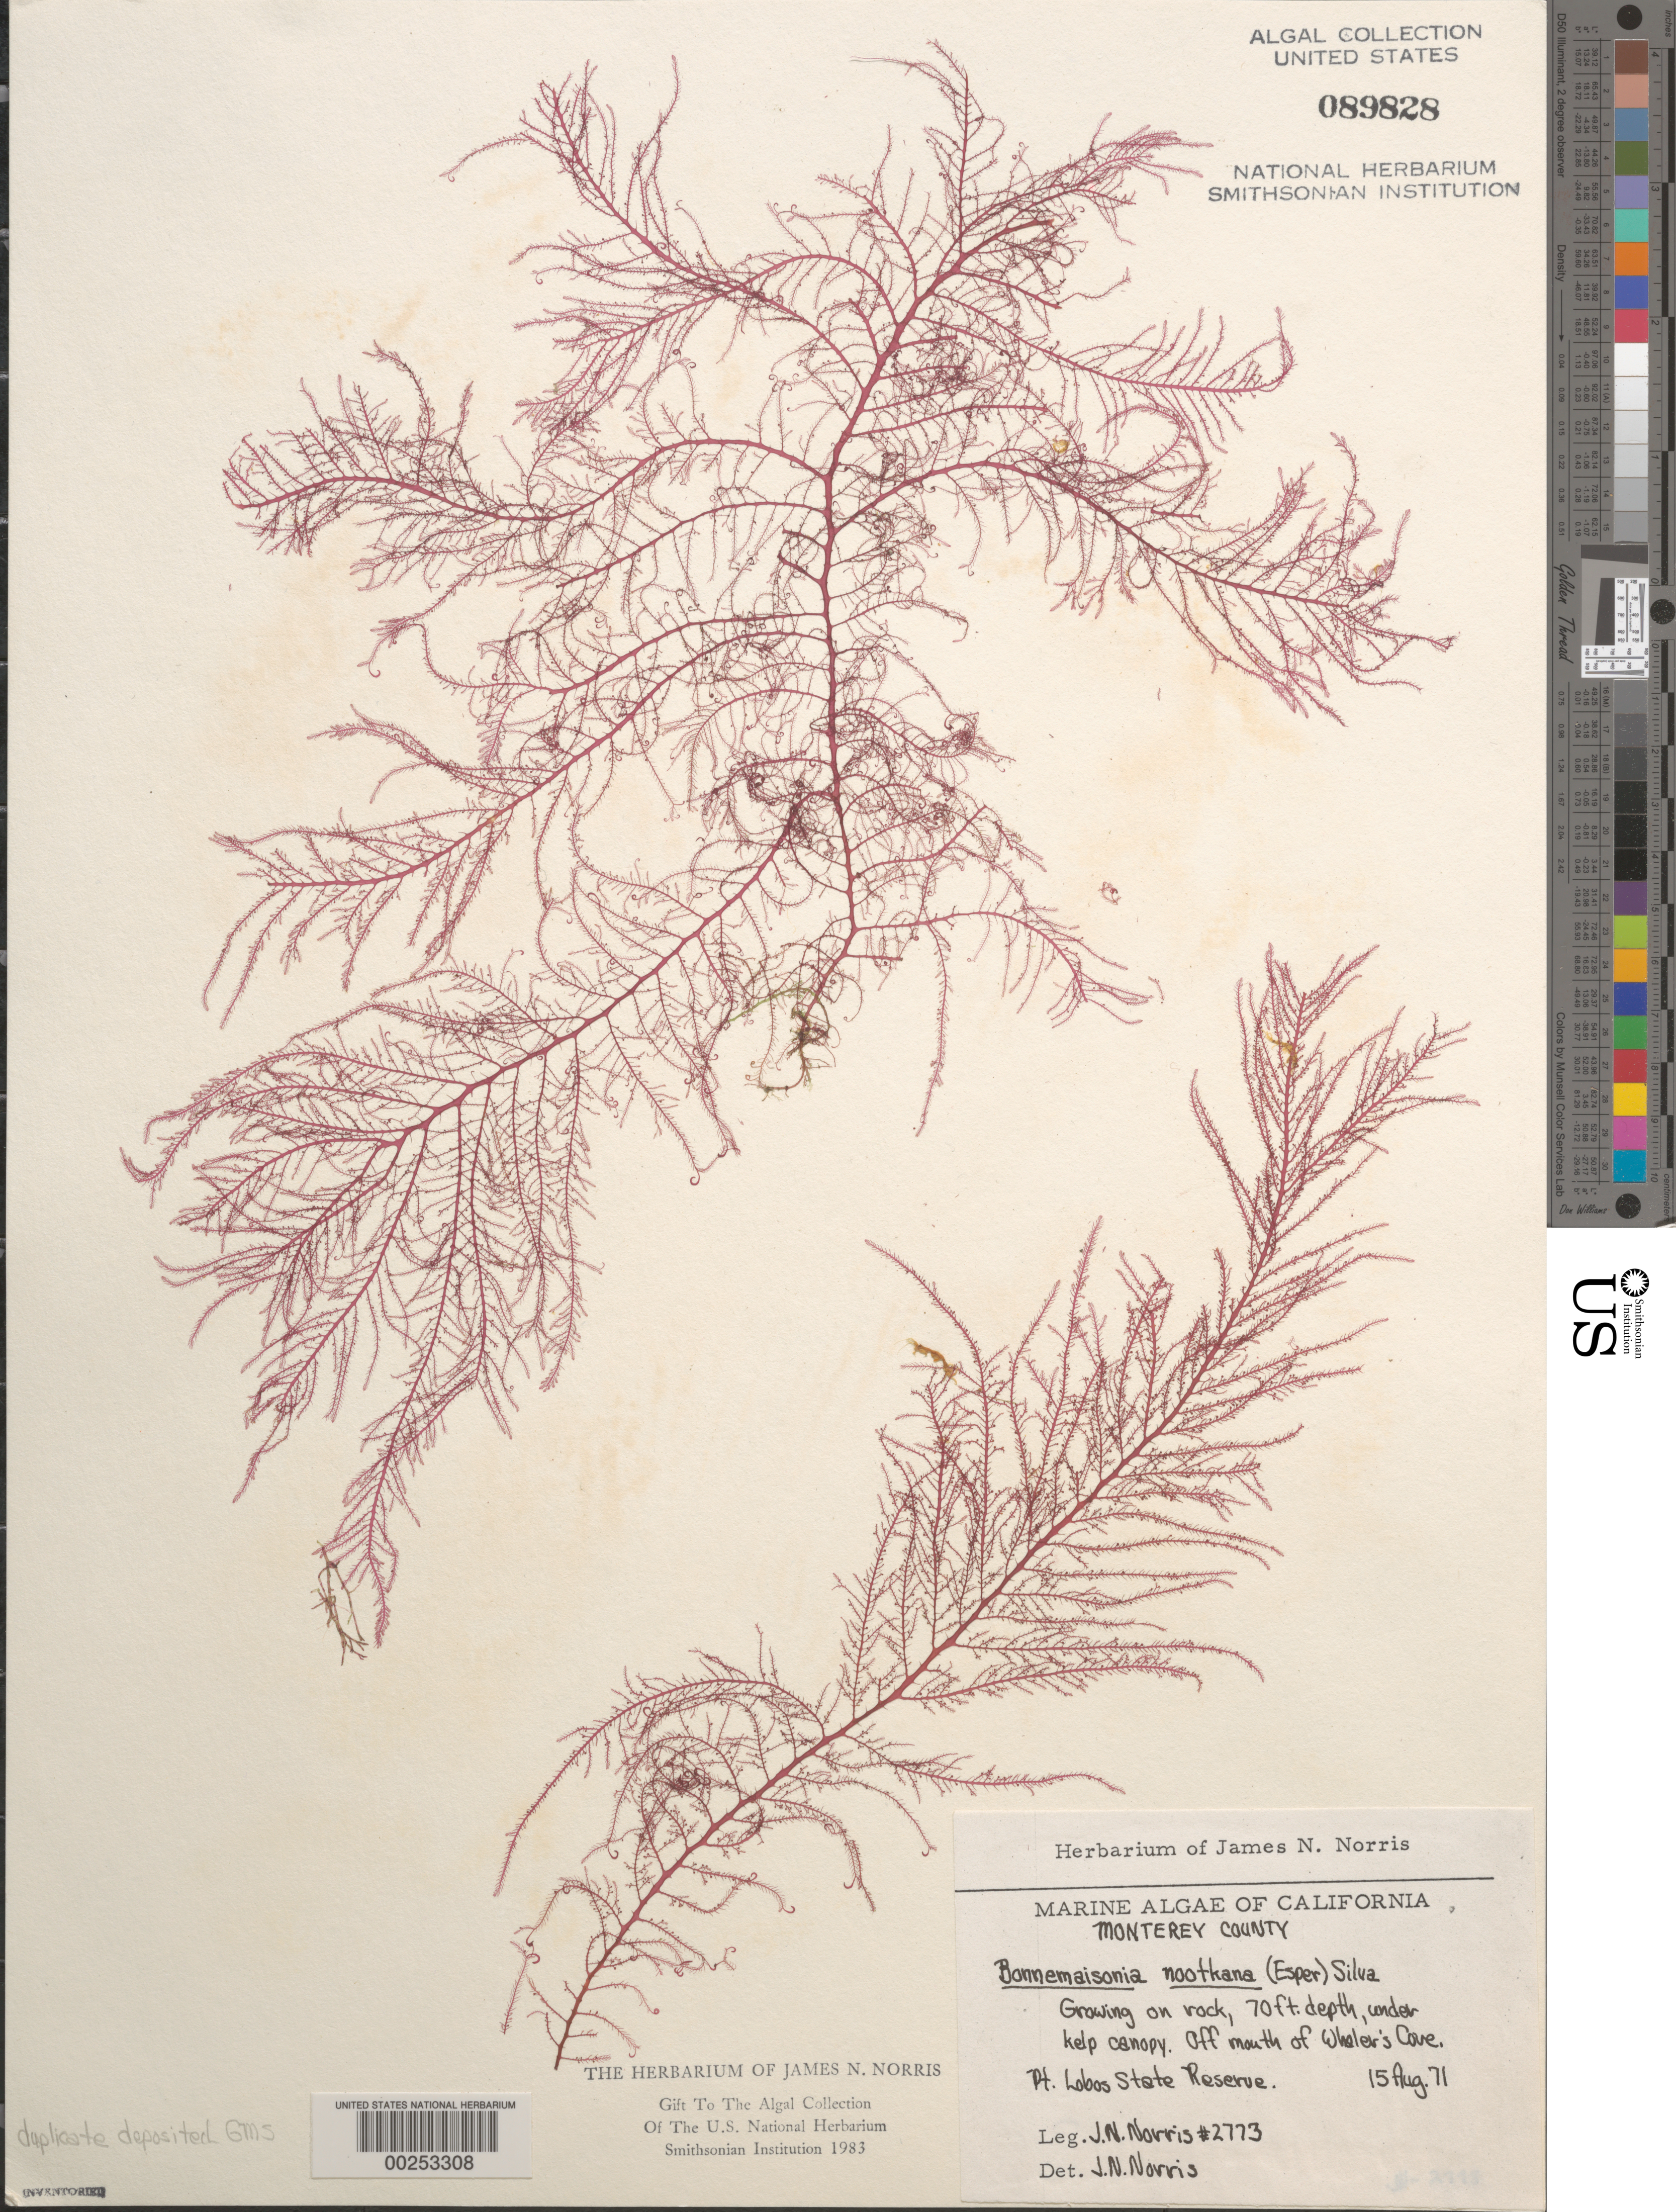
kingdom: Plantae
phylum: Rhodophyta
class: Florideophyceae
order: Bonnemaisoniales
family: Bonnemaisoniaceae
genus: Bonnemaisonia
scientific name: Bonnemaisonia nootkana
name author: (Esper) P.C. Silva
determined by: Norris, James N.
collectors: J. N. Norris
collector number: JN-2773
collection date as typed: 15 Aug 1971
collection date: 1971-08-15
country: United States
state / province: California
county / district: Monterey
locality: Point Lobos State Reserve, off Whaler's Cove mouth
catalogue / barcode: US 89828